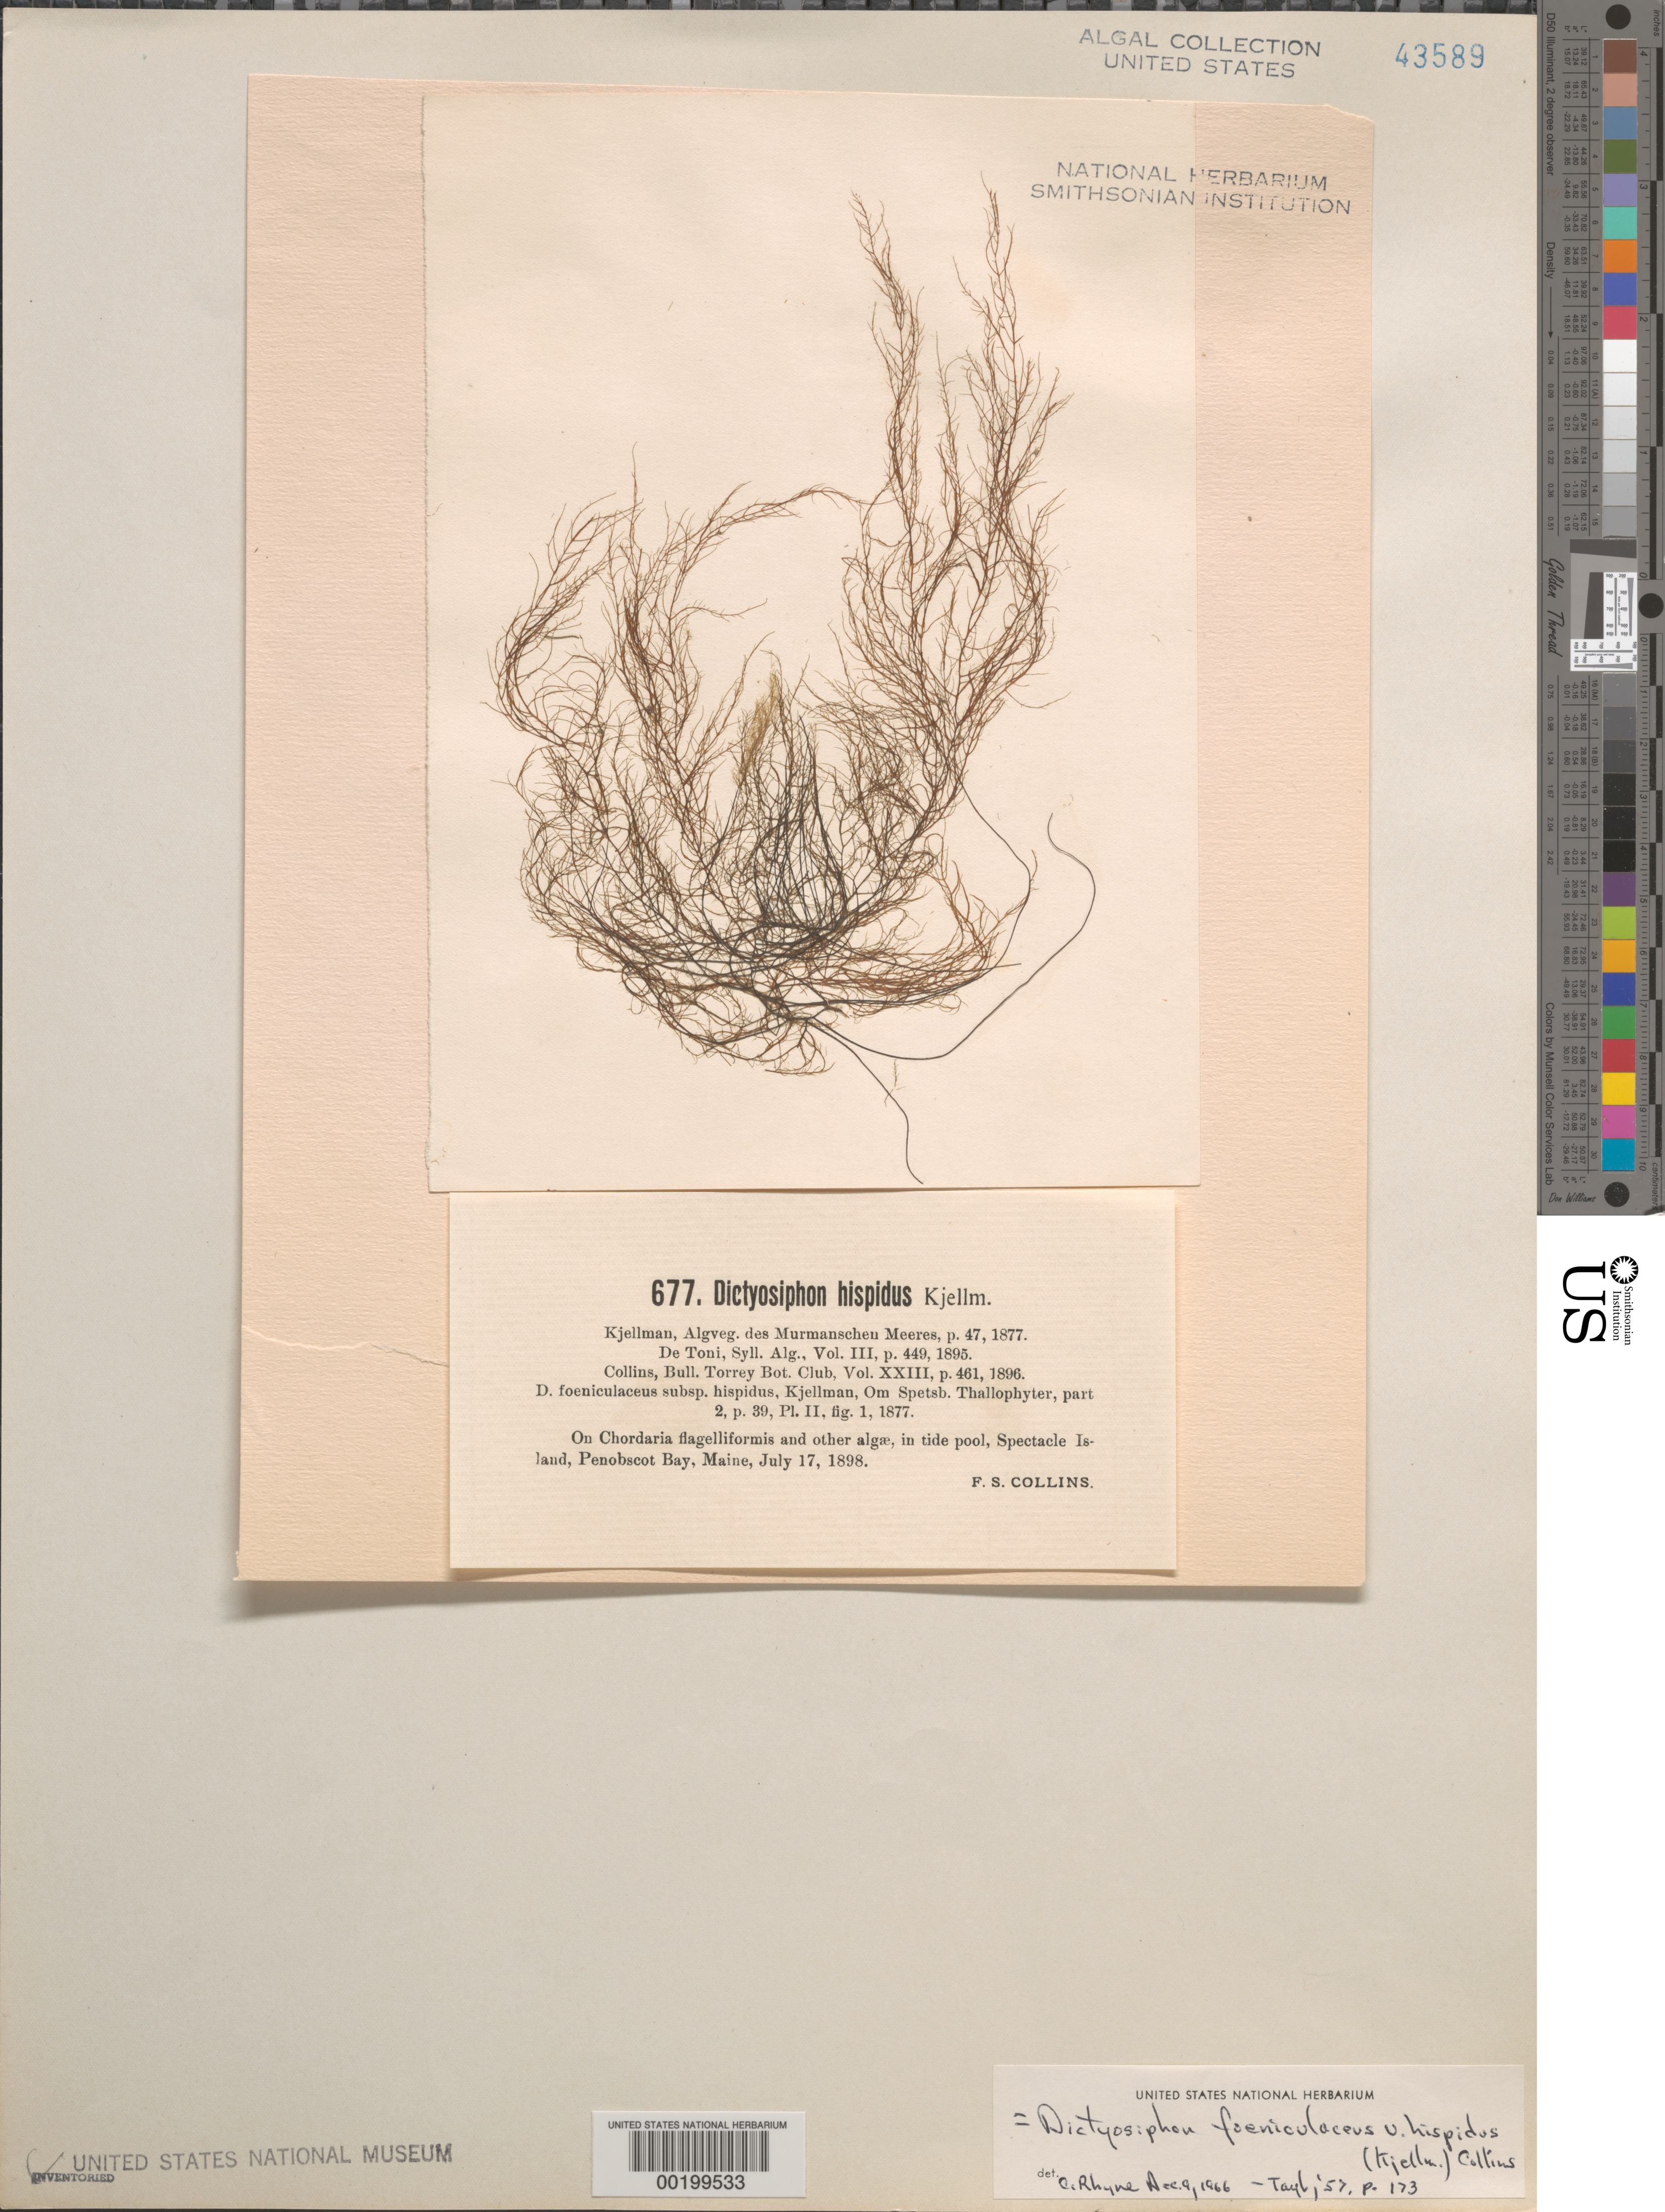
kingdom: Chromista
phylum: Ochrophyta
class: Phaeophyceae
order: Dictyosiphonales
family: Dictyosiphonaceae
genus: Dictyosiphon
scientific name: Dictyosiphon foeniculaceus var. hispidus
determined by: Rhyne, C. F.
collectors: F. Collins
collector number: PB-A 677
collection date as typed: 17 Jul 1898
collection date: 1898-07-17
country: United States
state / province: Maine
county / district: Hancock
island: Spectacle Island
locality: Penobscot Bay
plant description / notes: Collins, Holden & Setchell, Phycotheca Boreali-Americana, as Dictyosiphon hispidus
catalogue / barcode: US 43589